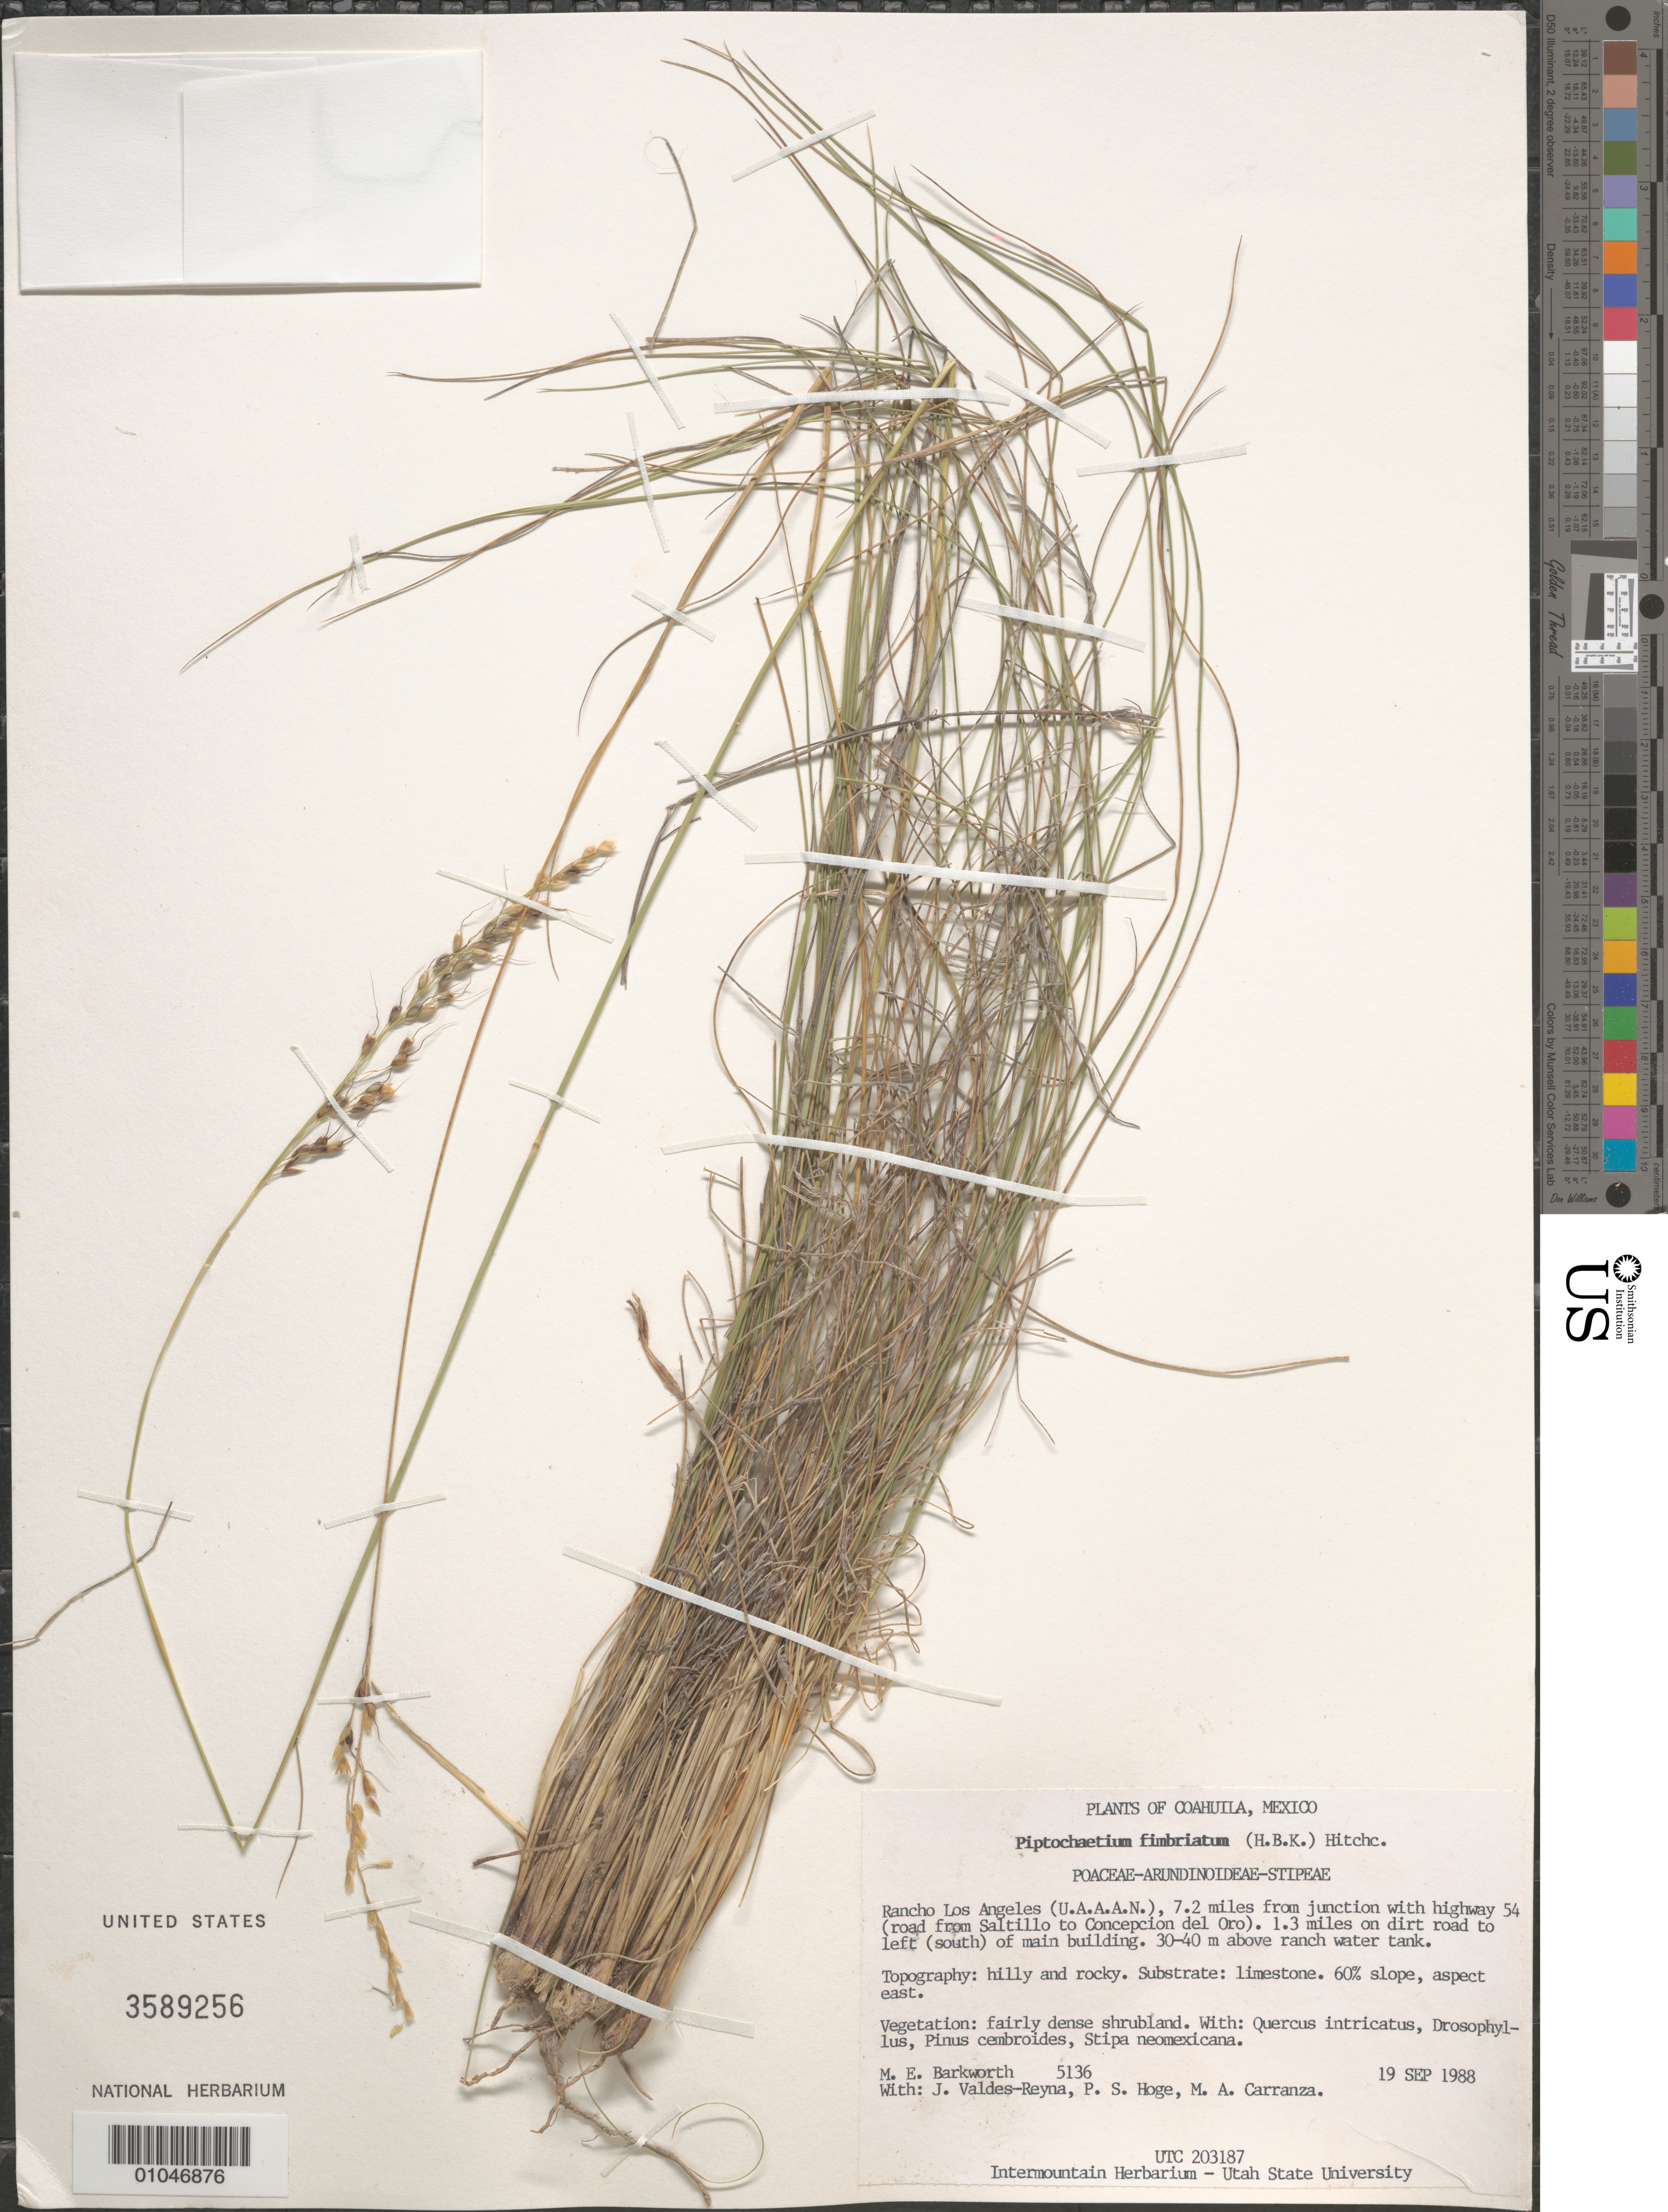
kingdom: Plantae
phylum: Tracheophyta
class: Liliopsida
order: Poales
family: Poaceae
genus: Piptochaetium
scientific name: Piptochaetium fimbriatum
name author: (Kunth) Hitchc.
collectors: M. E. Barkworth, J. Valdés-Reyna, P. S. Hoge & M. A. Carranza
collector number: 5136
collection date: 1988-09-19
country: Mexico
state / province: Coahuila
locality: Rancho Los Angeles (U.A.A.A.N.), 7.2 mi from junction with highway 54 (road from Saltillo to Concepcion del Oro)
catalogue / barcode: US 3589256